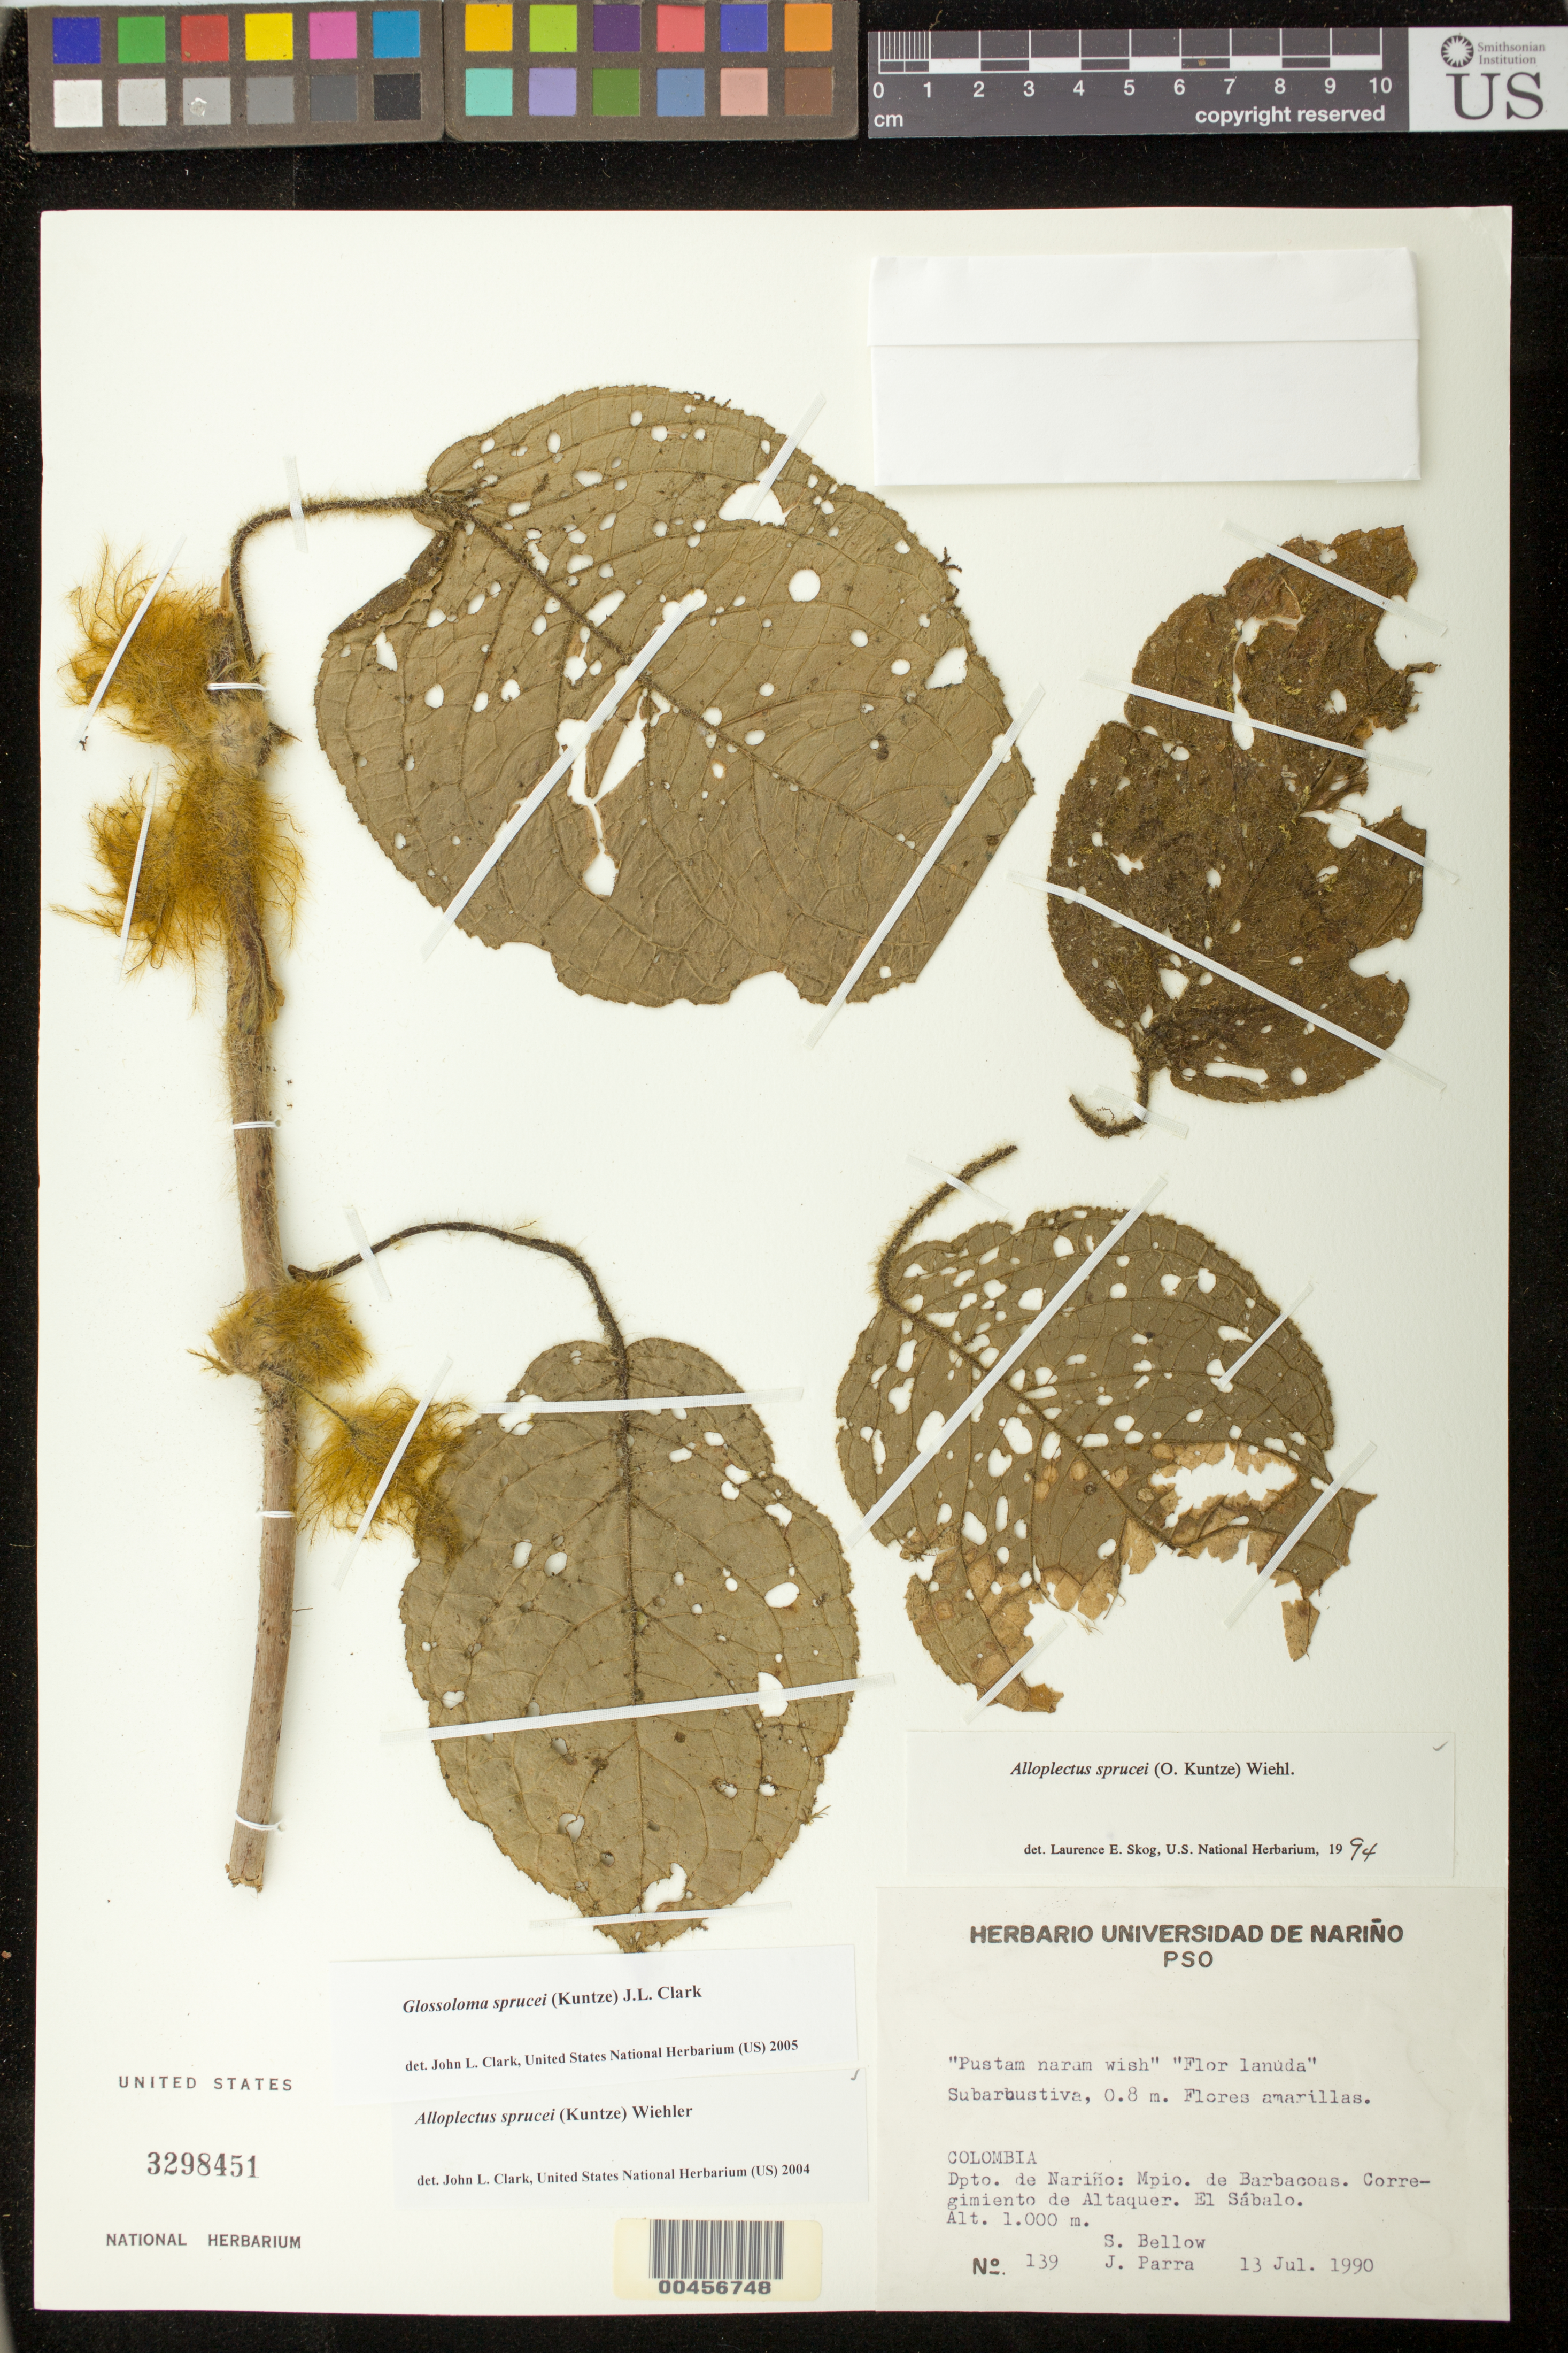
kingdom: Plantae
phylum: Tracheophyta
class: Magnoliopsida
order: Lamiales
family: Gesneriaceae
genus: Glossoloma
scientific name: Glossoloma sprucei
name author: (Kuntze) J.L. Clark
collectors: S. Bellow & J. Parra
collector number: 139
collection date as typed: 13 Jul 1990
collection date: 1990-07-13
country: Colombia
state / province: Nariño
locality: Barbacoas, El Sabalo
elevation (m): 1000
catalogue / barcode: US 3298451